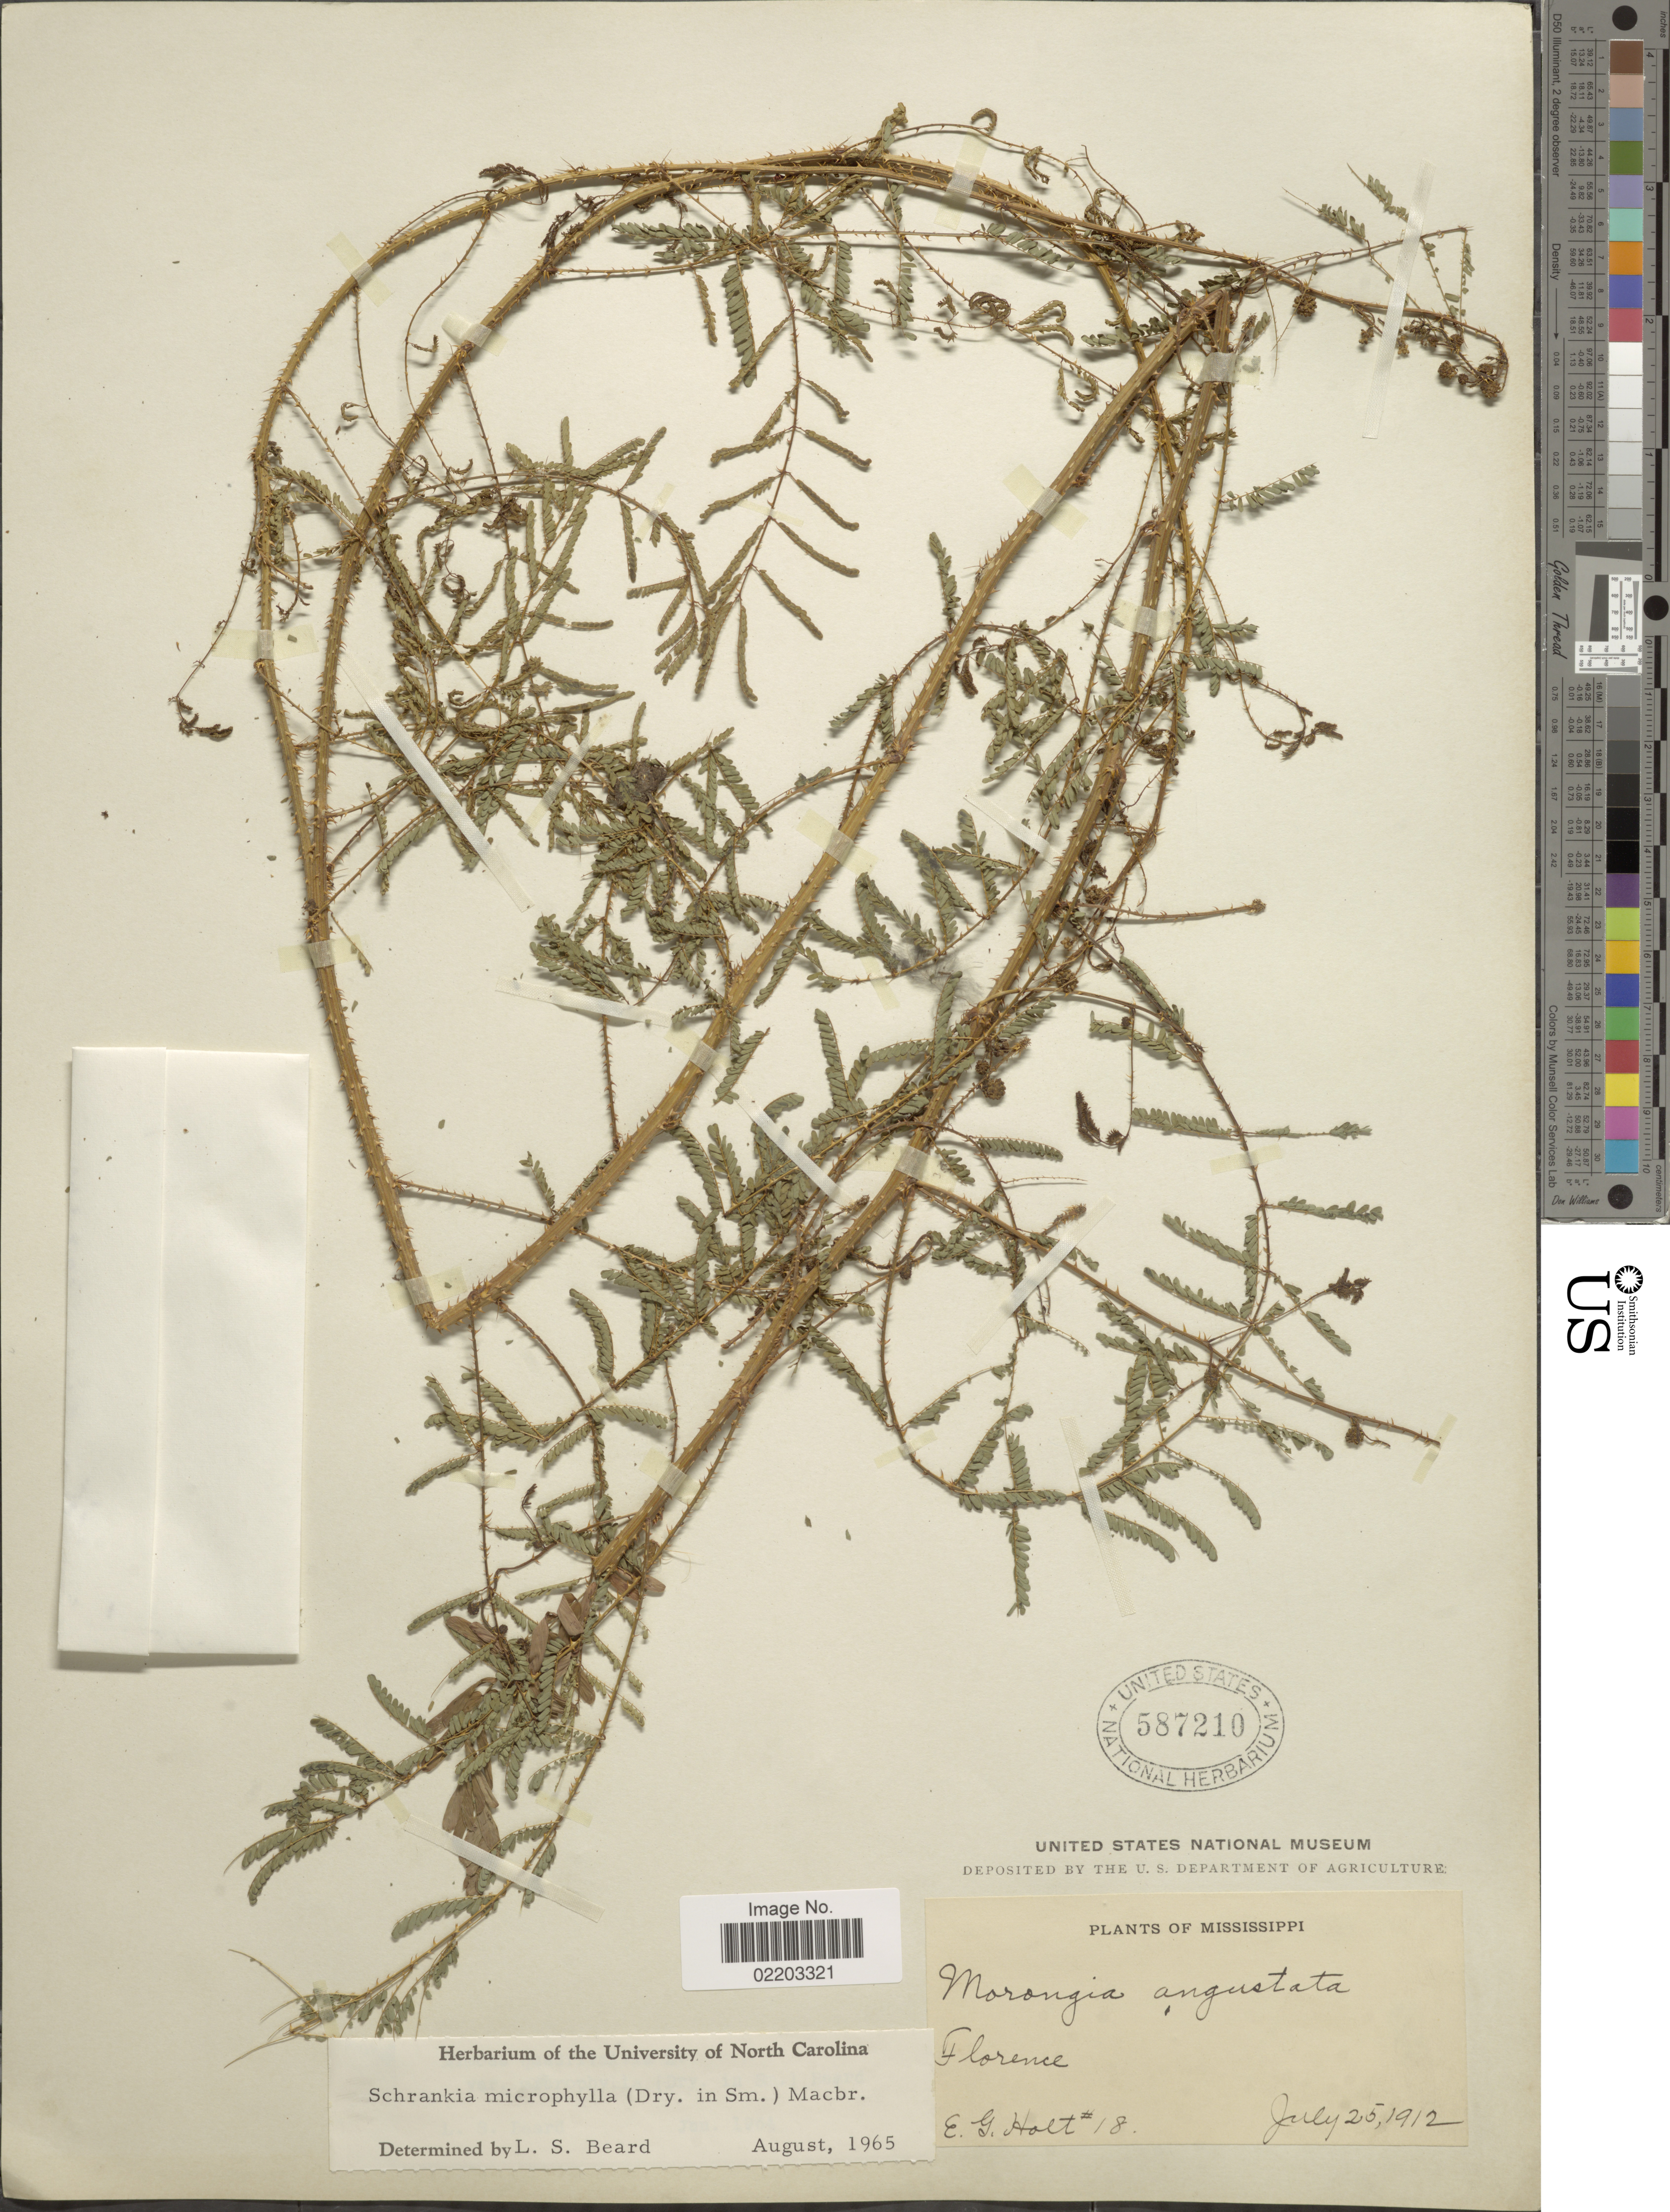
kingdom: Plantae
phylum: Tracheophyta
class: Magnoliopsida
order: Fabales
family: Fabaceae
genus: Mimosa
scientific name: Mimosa microphylla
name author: Dryand.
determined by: Strong, M. T., (US), Smithsonian Institution - National Museum of Natural History (UNITED STATES)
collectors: E. G. Holt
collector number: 18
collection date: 1912-07-25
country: United States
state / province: Mississippi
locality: Florence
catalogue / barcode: US 587210